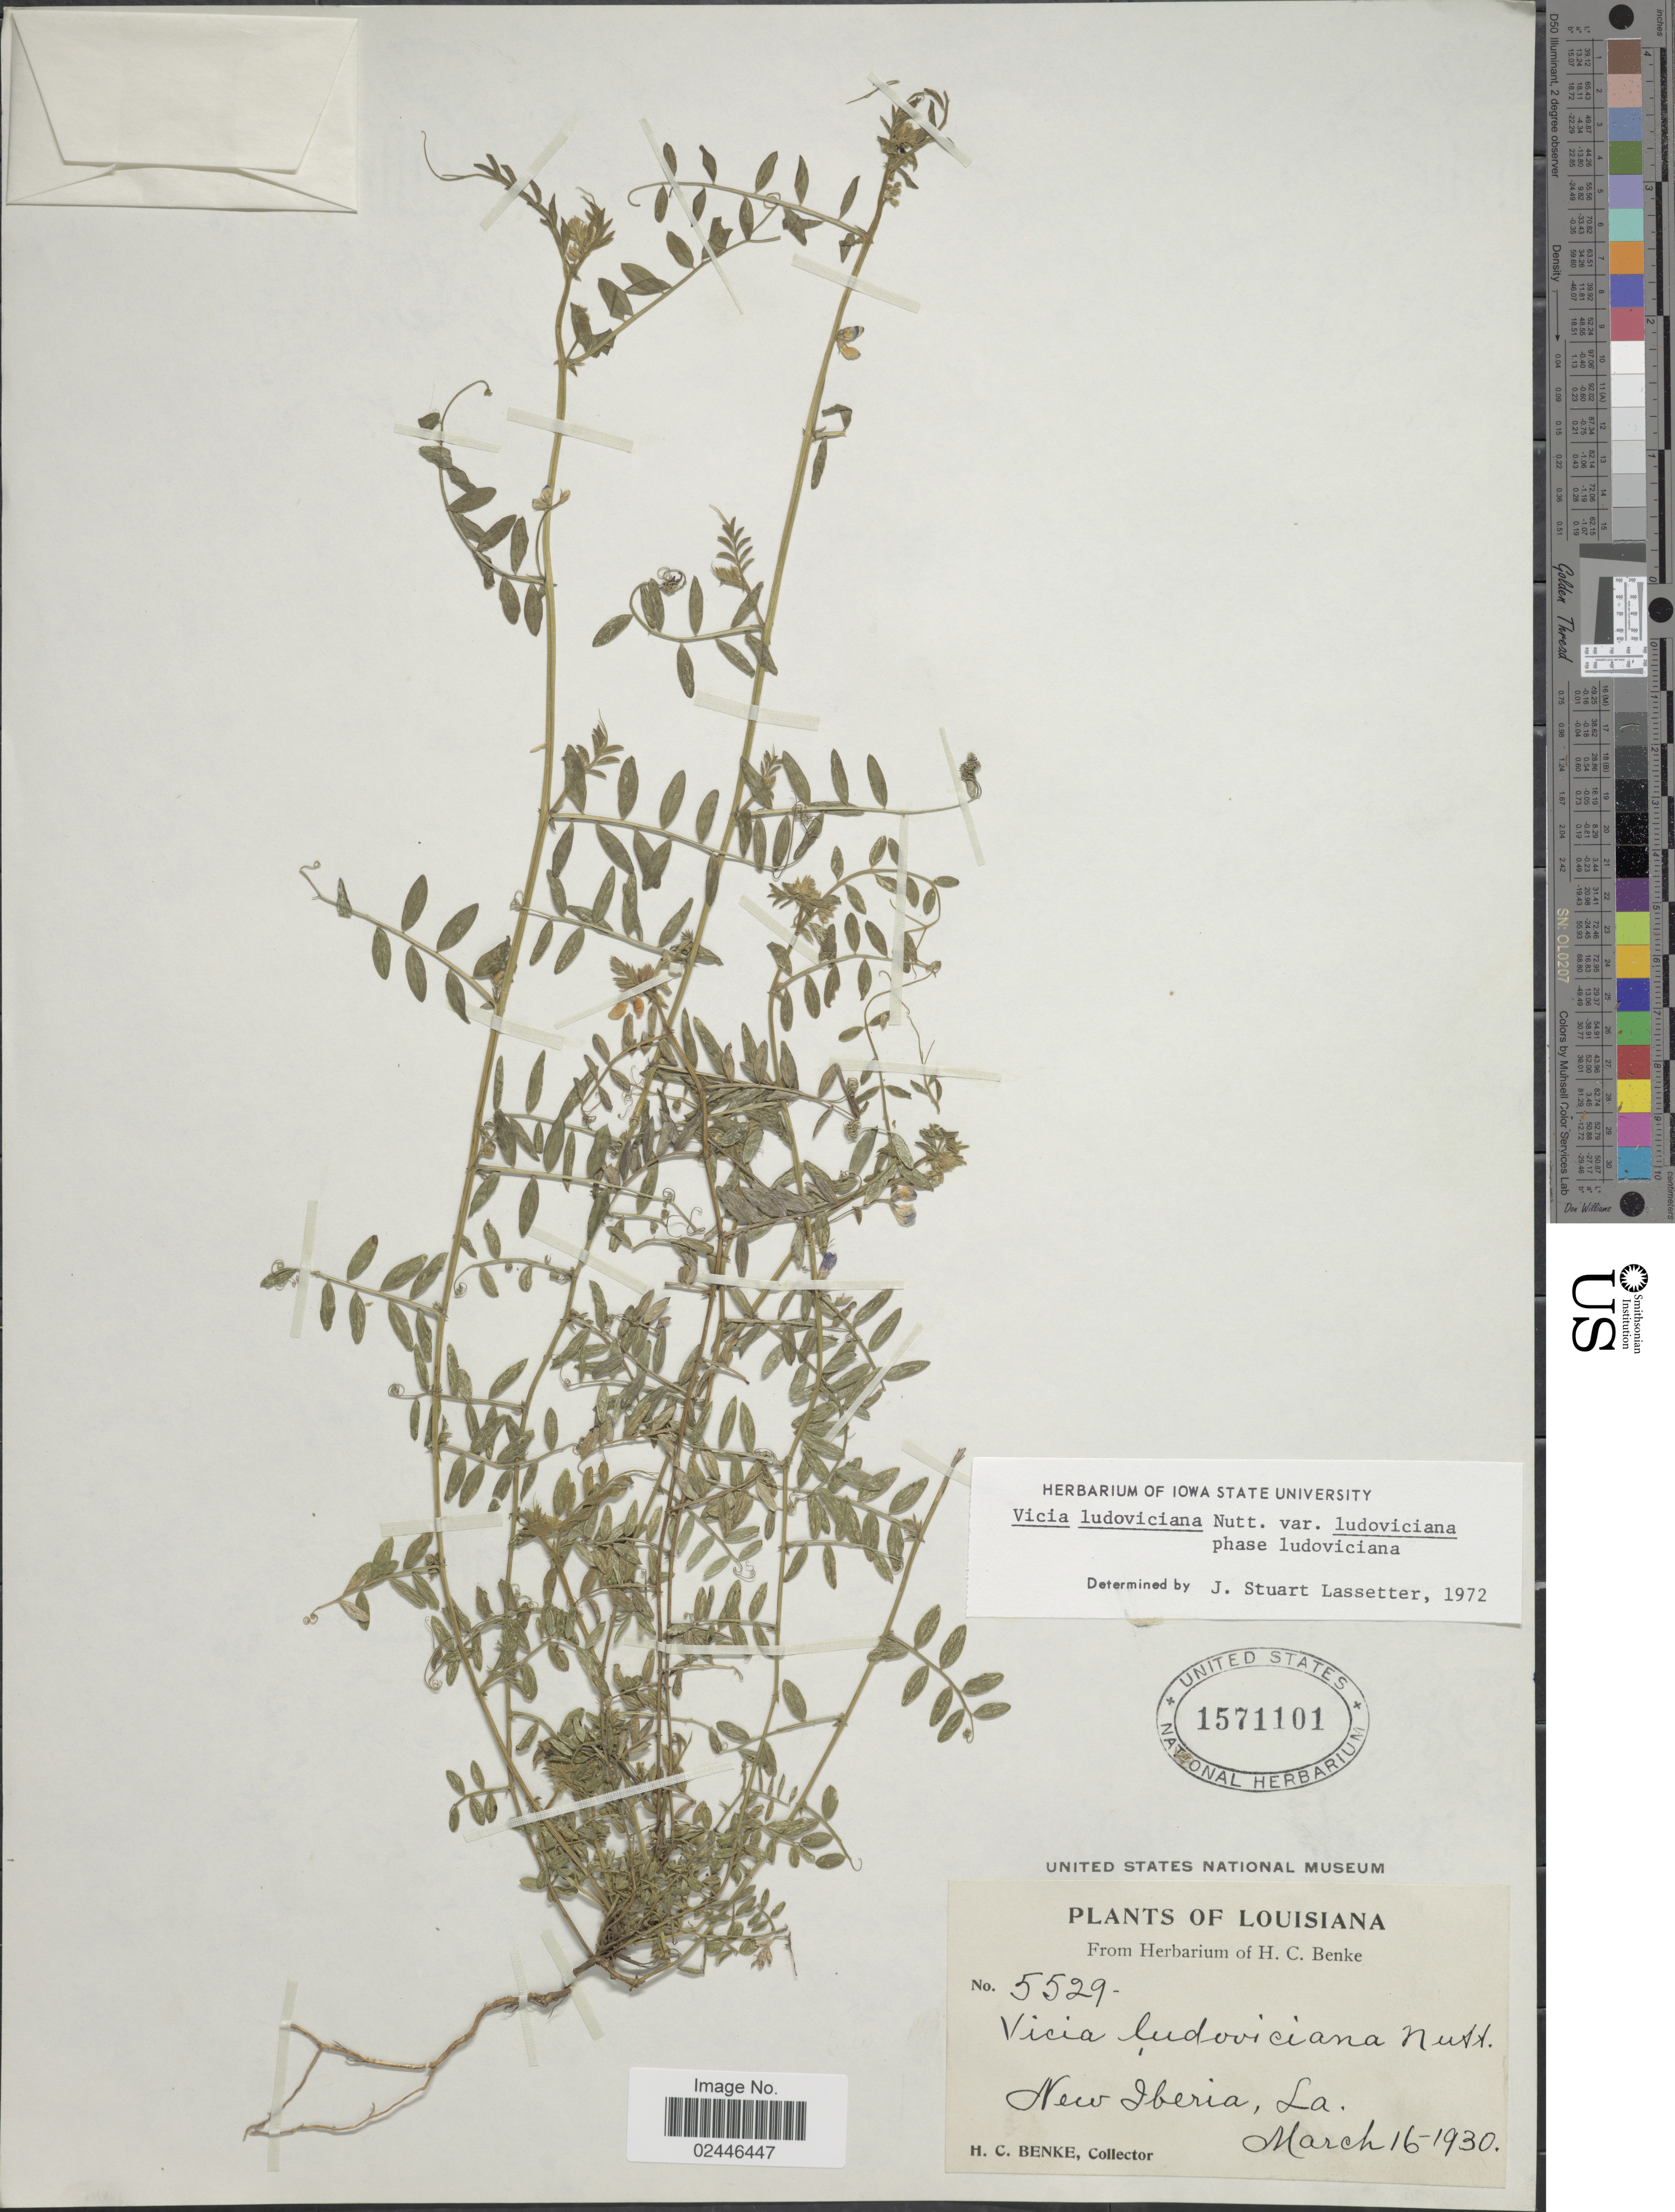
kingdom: Plantae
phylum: Tracheophyta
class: Magnoliopsida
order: Fabales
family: Fabaceae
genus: Vicia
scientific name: Vicia ludoviciana var. ludoviciana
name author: Nutt. ex Torr. & A. Gray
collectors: H. Benke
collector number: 5529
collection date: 1930-03-16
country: United States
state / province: Louisiana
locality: New Iberia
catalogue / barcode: US 1571101